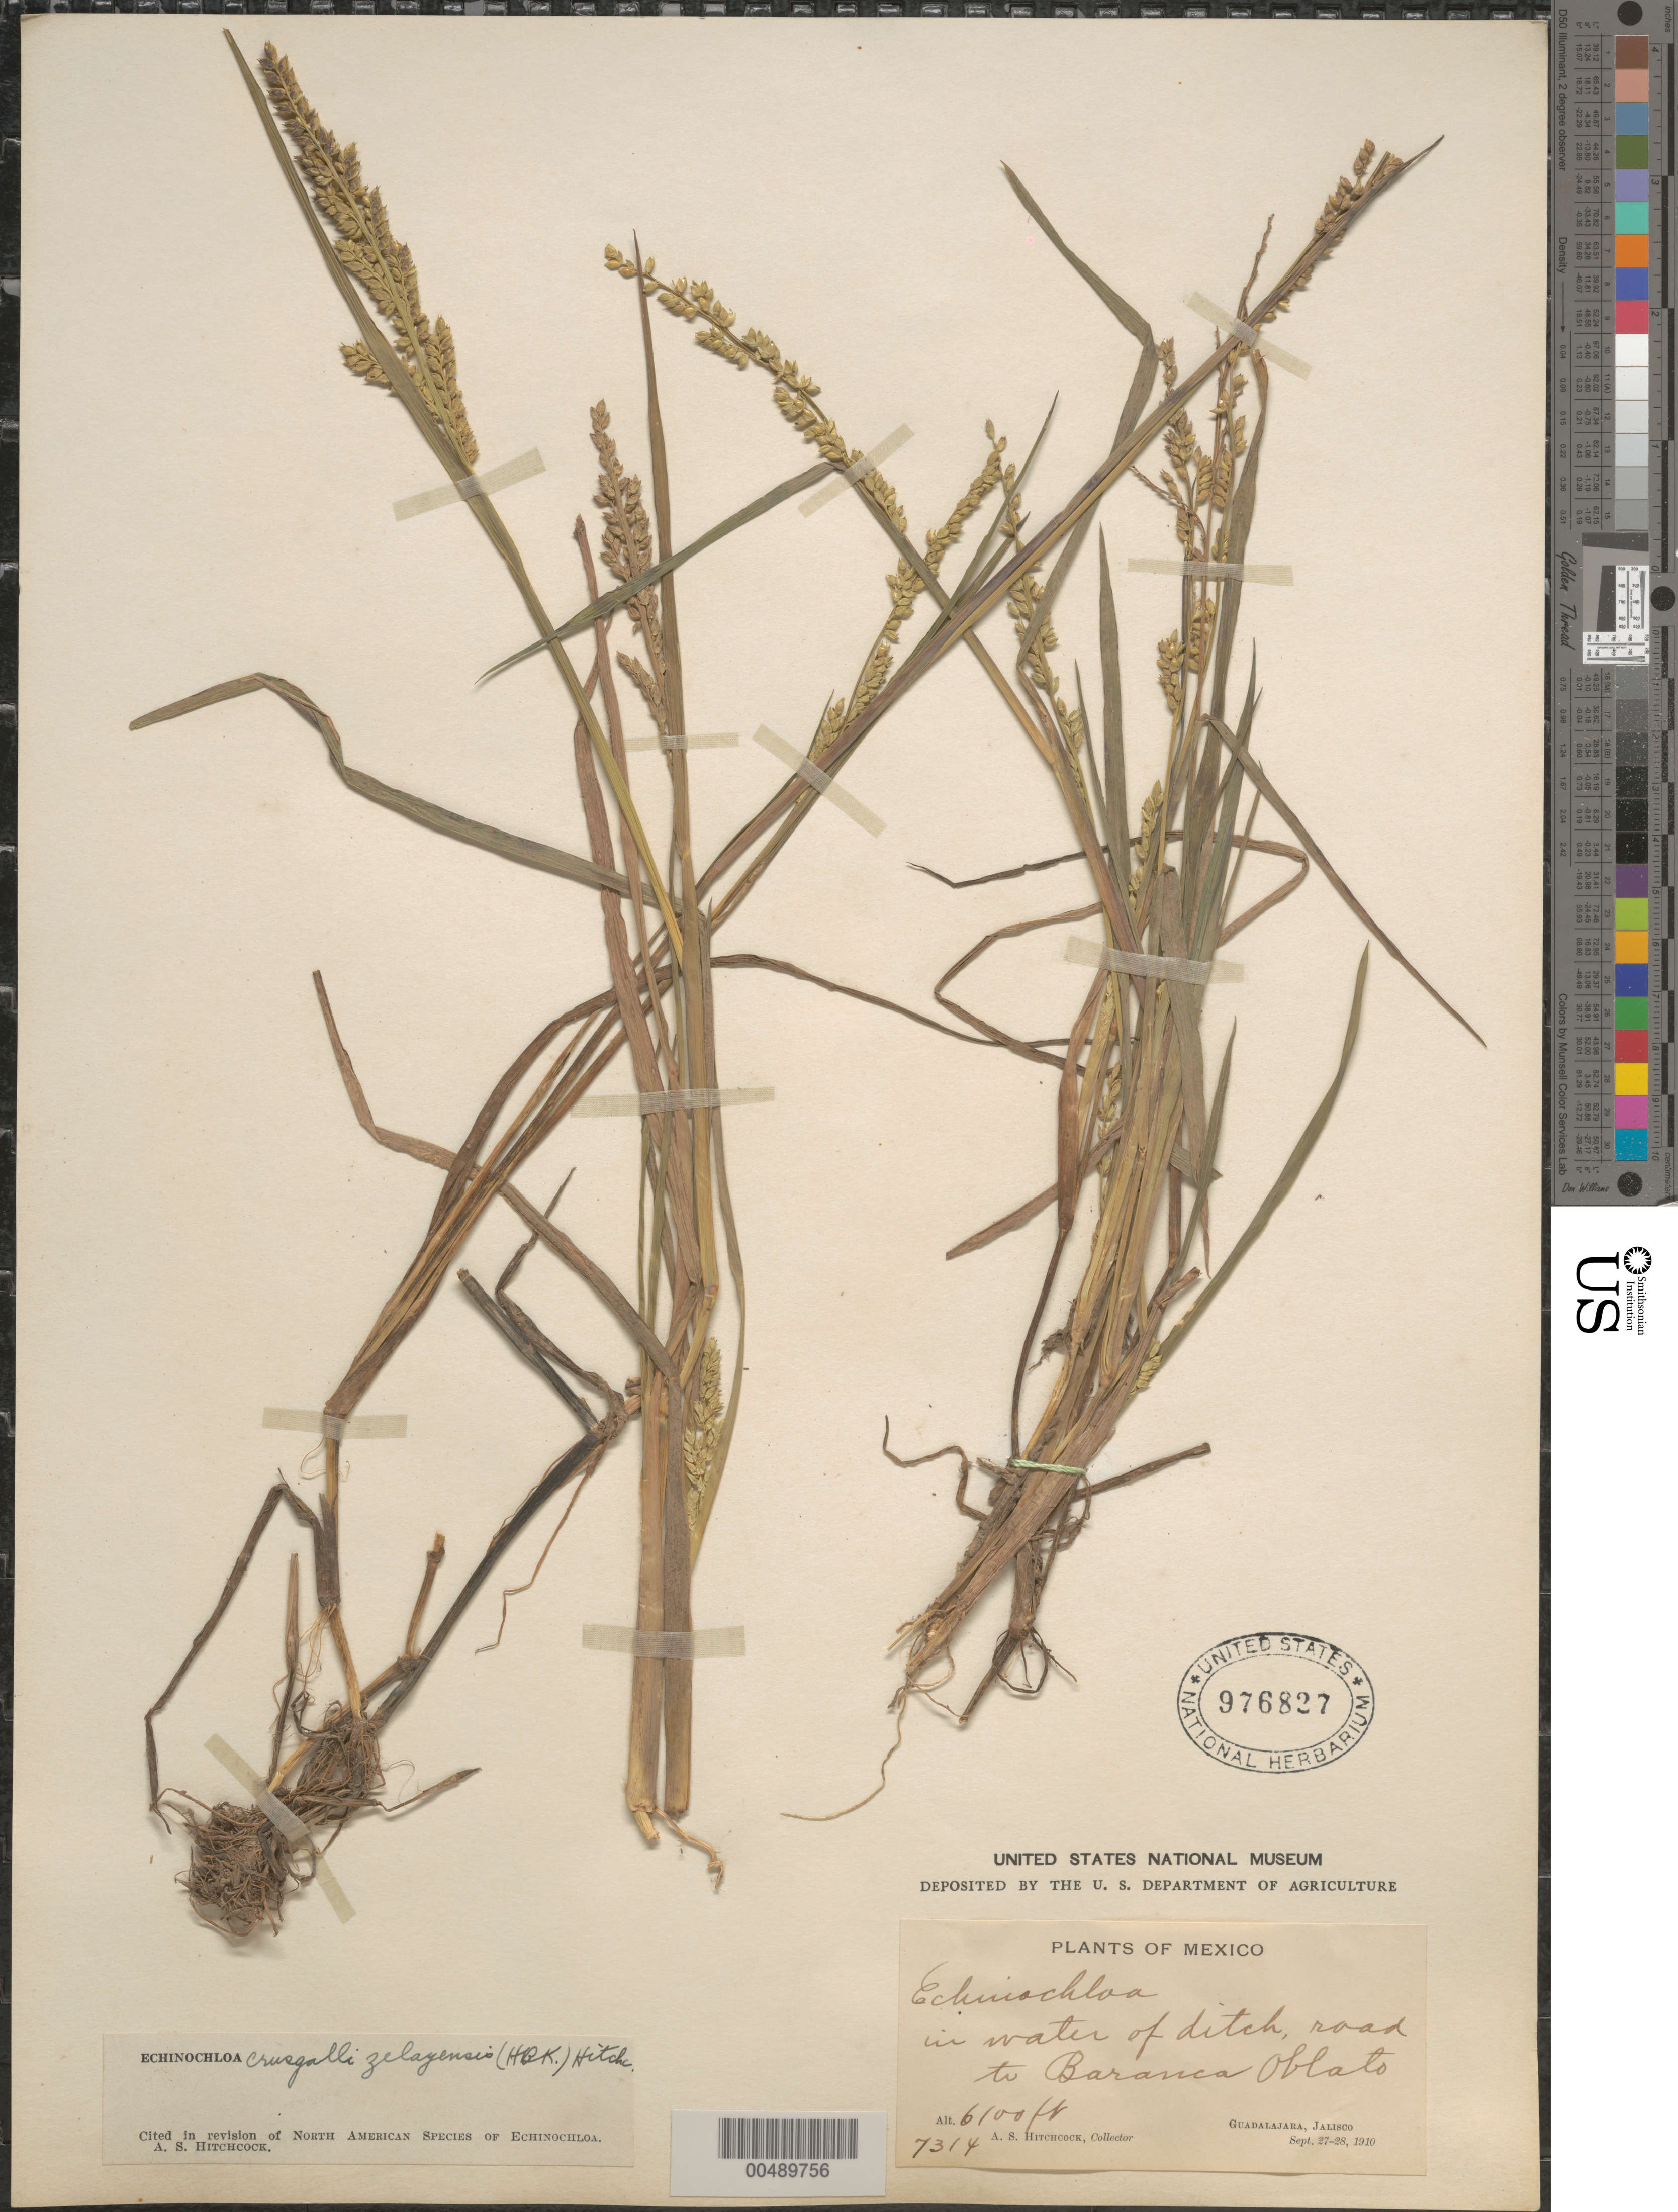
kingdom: Plantae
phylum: Tracheophyta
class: Liliopsida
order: Poales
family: Poaceae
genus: Echinochloa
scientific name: Echinochloa crus-galli var. zelayensis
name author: (Kunth) Hitchc.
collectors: A. S. Hitchcock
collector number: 489756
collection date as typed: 27 Sep 1910 to 28 Sep 1910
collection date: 1910-09-27/1910-09-28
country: Mexico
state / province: Jalisco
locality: Guadalajara, rd to Baranca Oblato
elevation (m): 1859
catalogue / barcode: US 976827